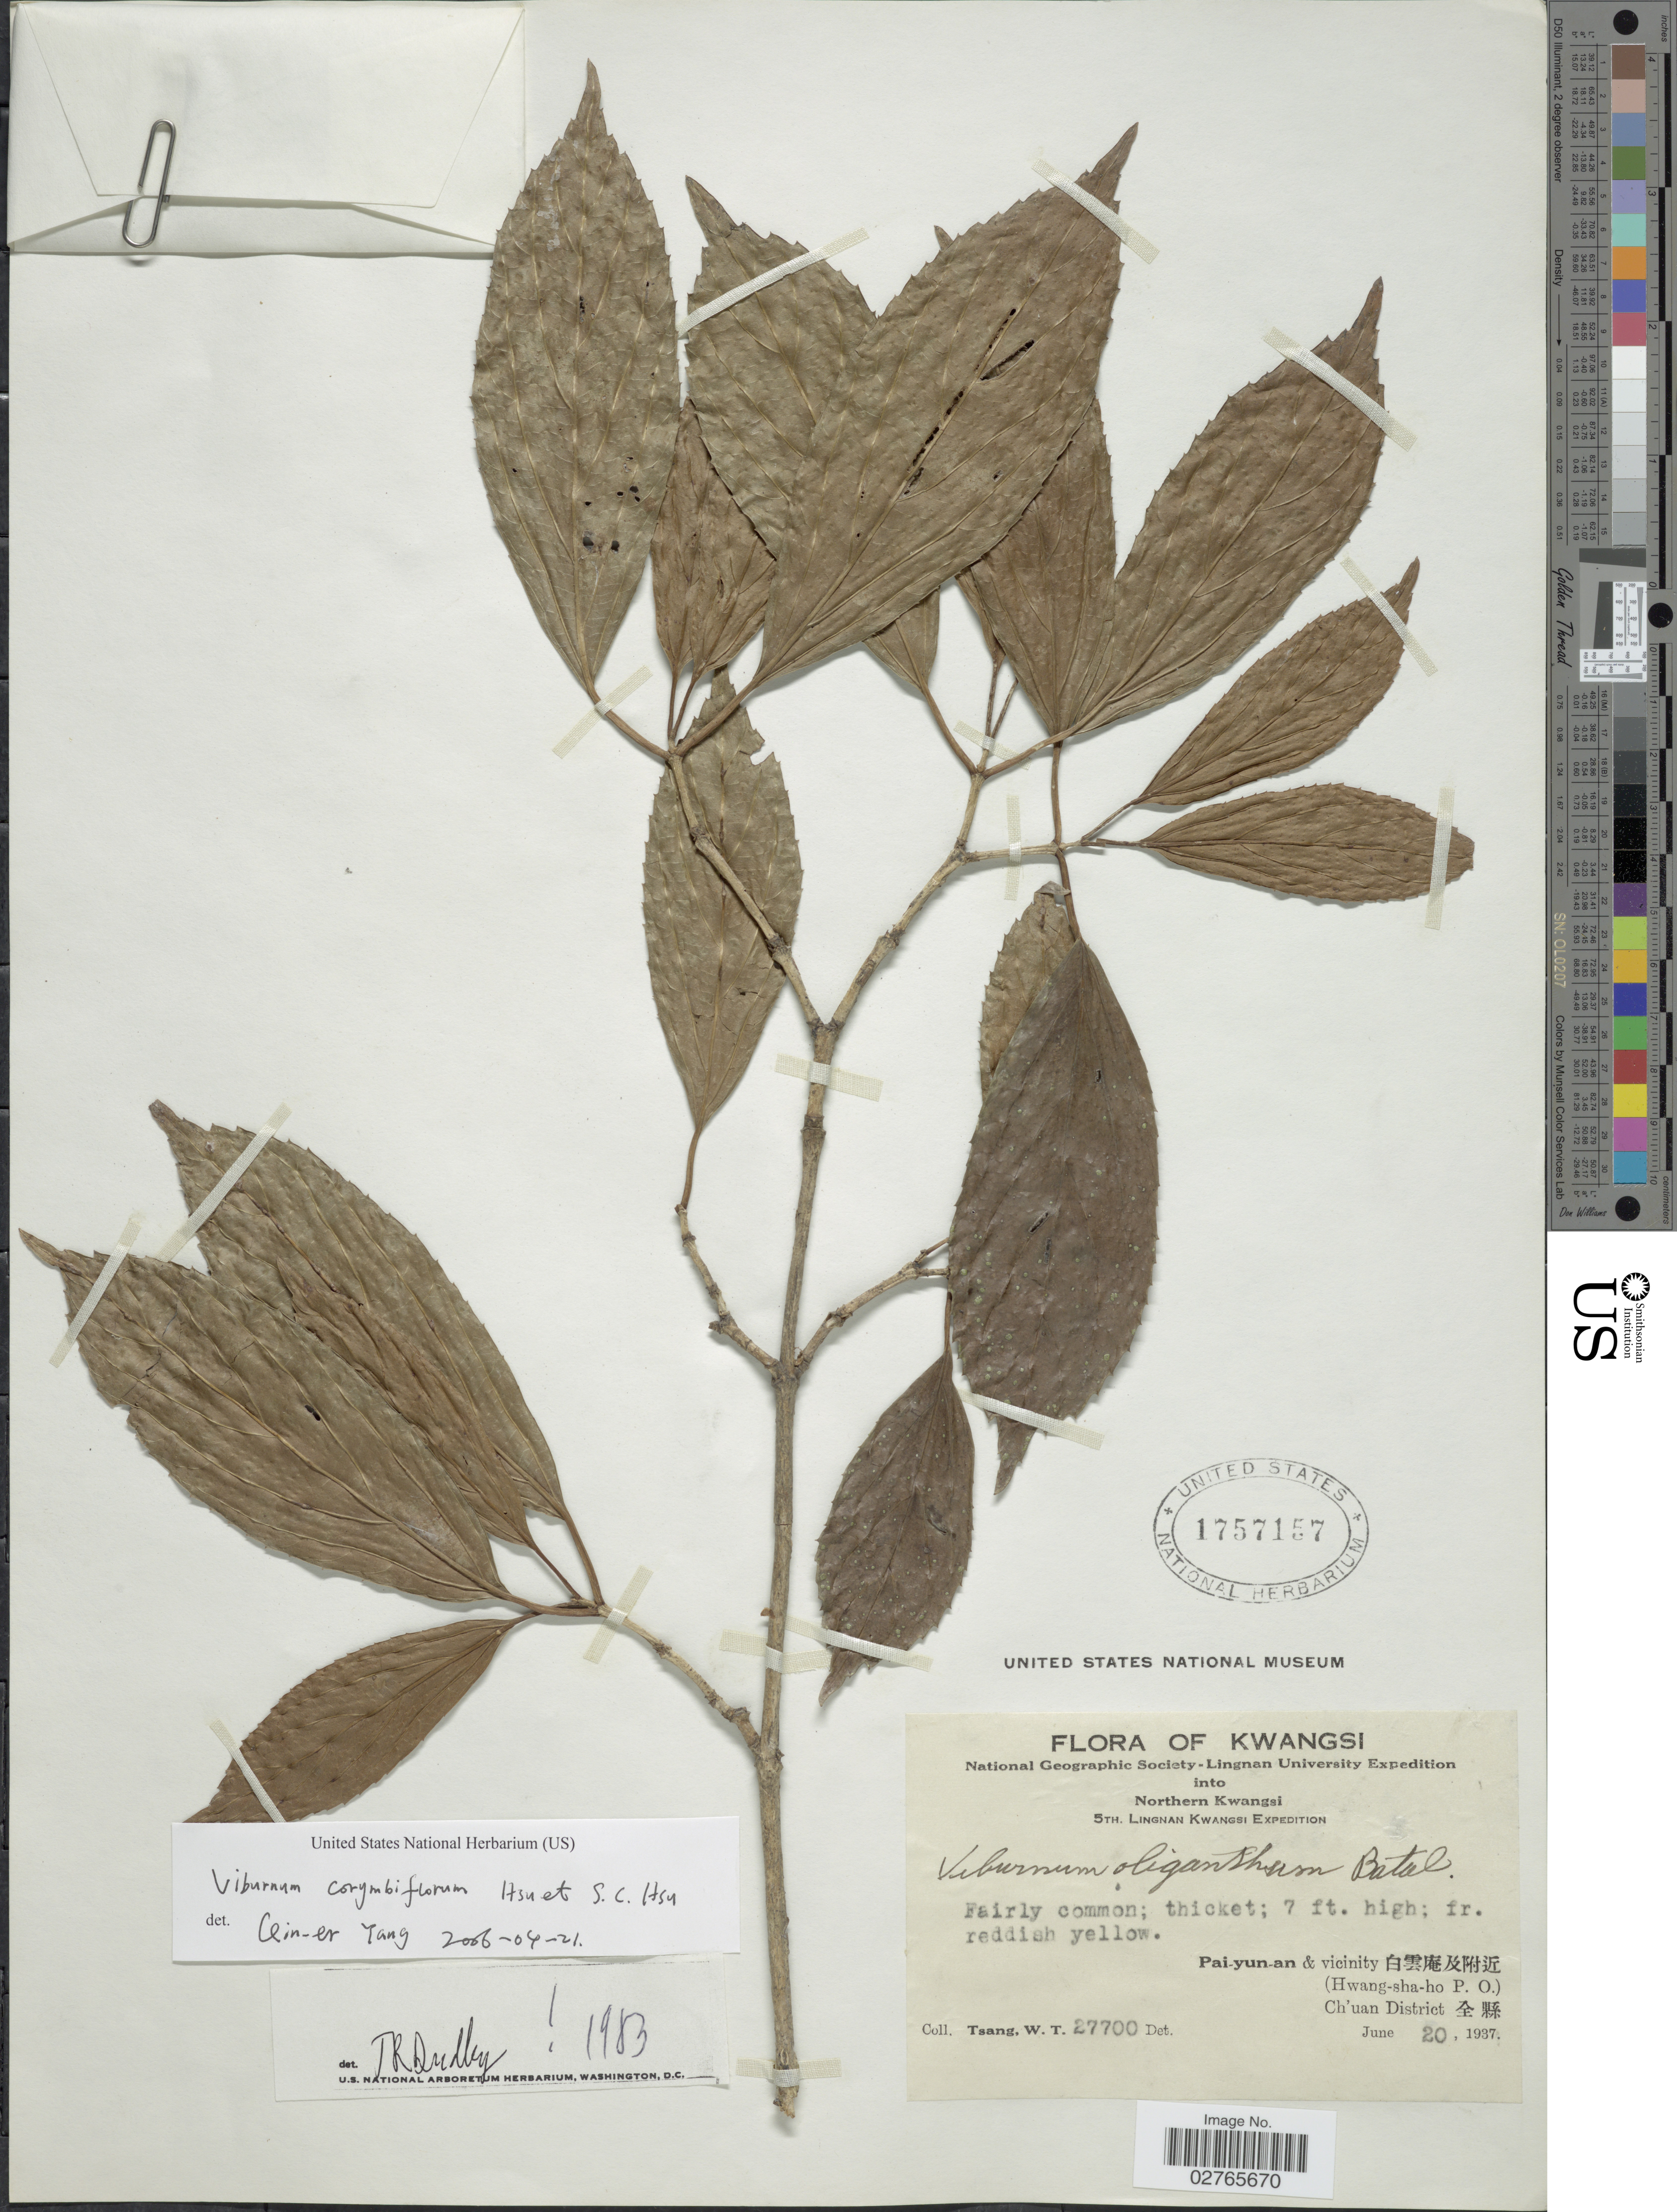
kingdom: Plantae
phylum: Tracheophyta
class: Magnoliopsida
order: Dipsacales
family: Viburnaceae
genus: Viburnum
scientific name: Viburnum corymbiflorum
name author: P.S. Hsu & S.C. Hsu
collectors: W. T. Tsang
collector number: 27700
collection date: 1937-06-20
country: China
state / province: Guangxi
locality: Kwangsi. Northern Kwangsi. Pai-yun-an & vicinity. (Hwang-sha-ho P.O.), Ch'uan District.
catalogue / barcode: US 1757157